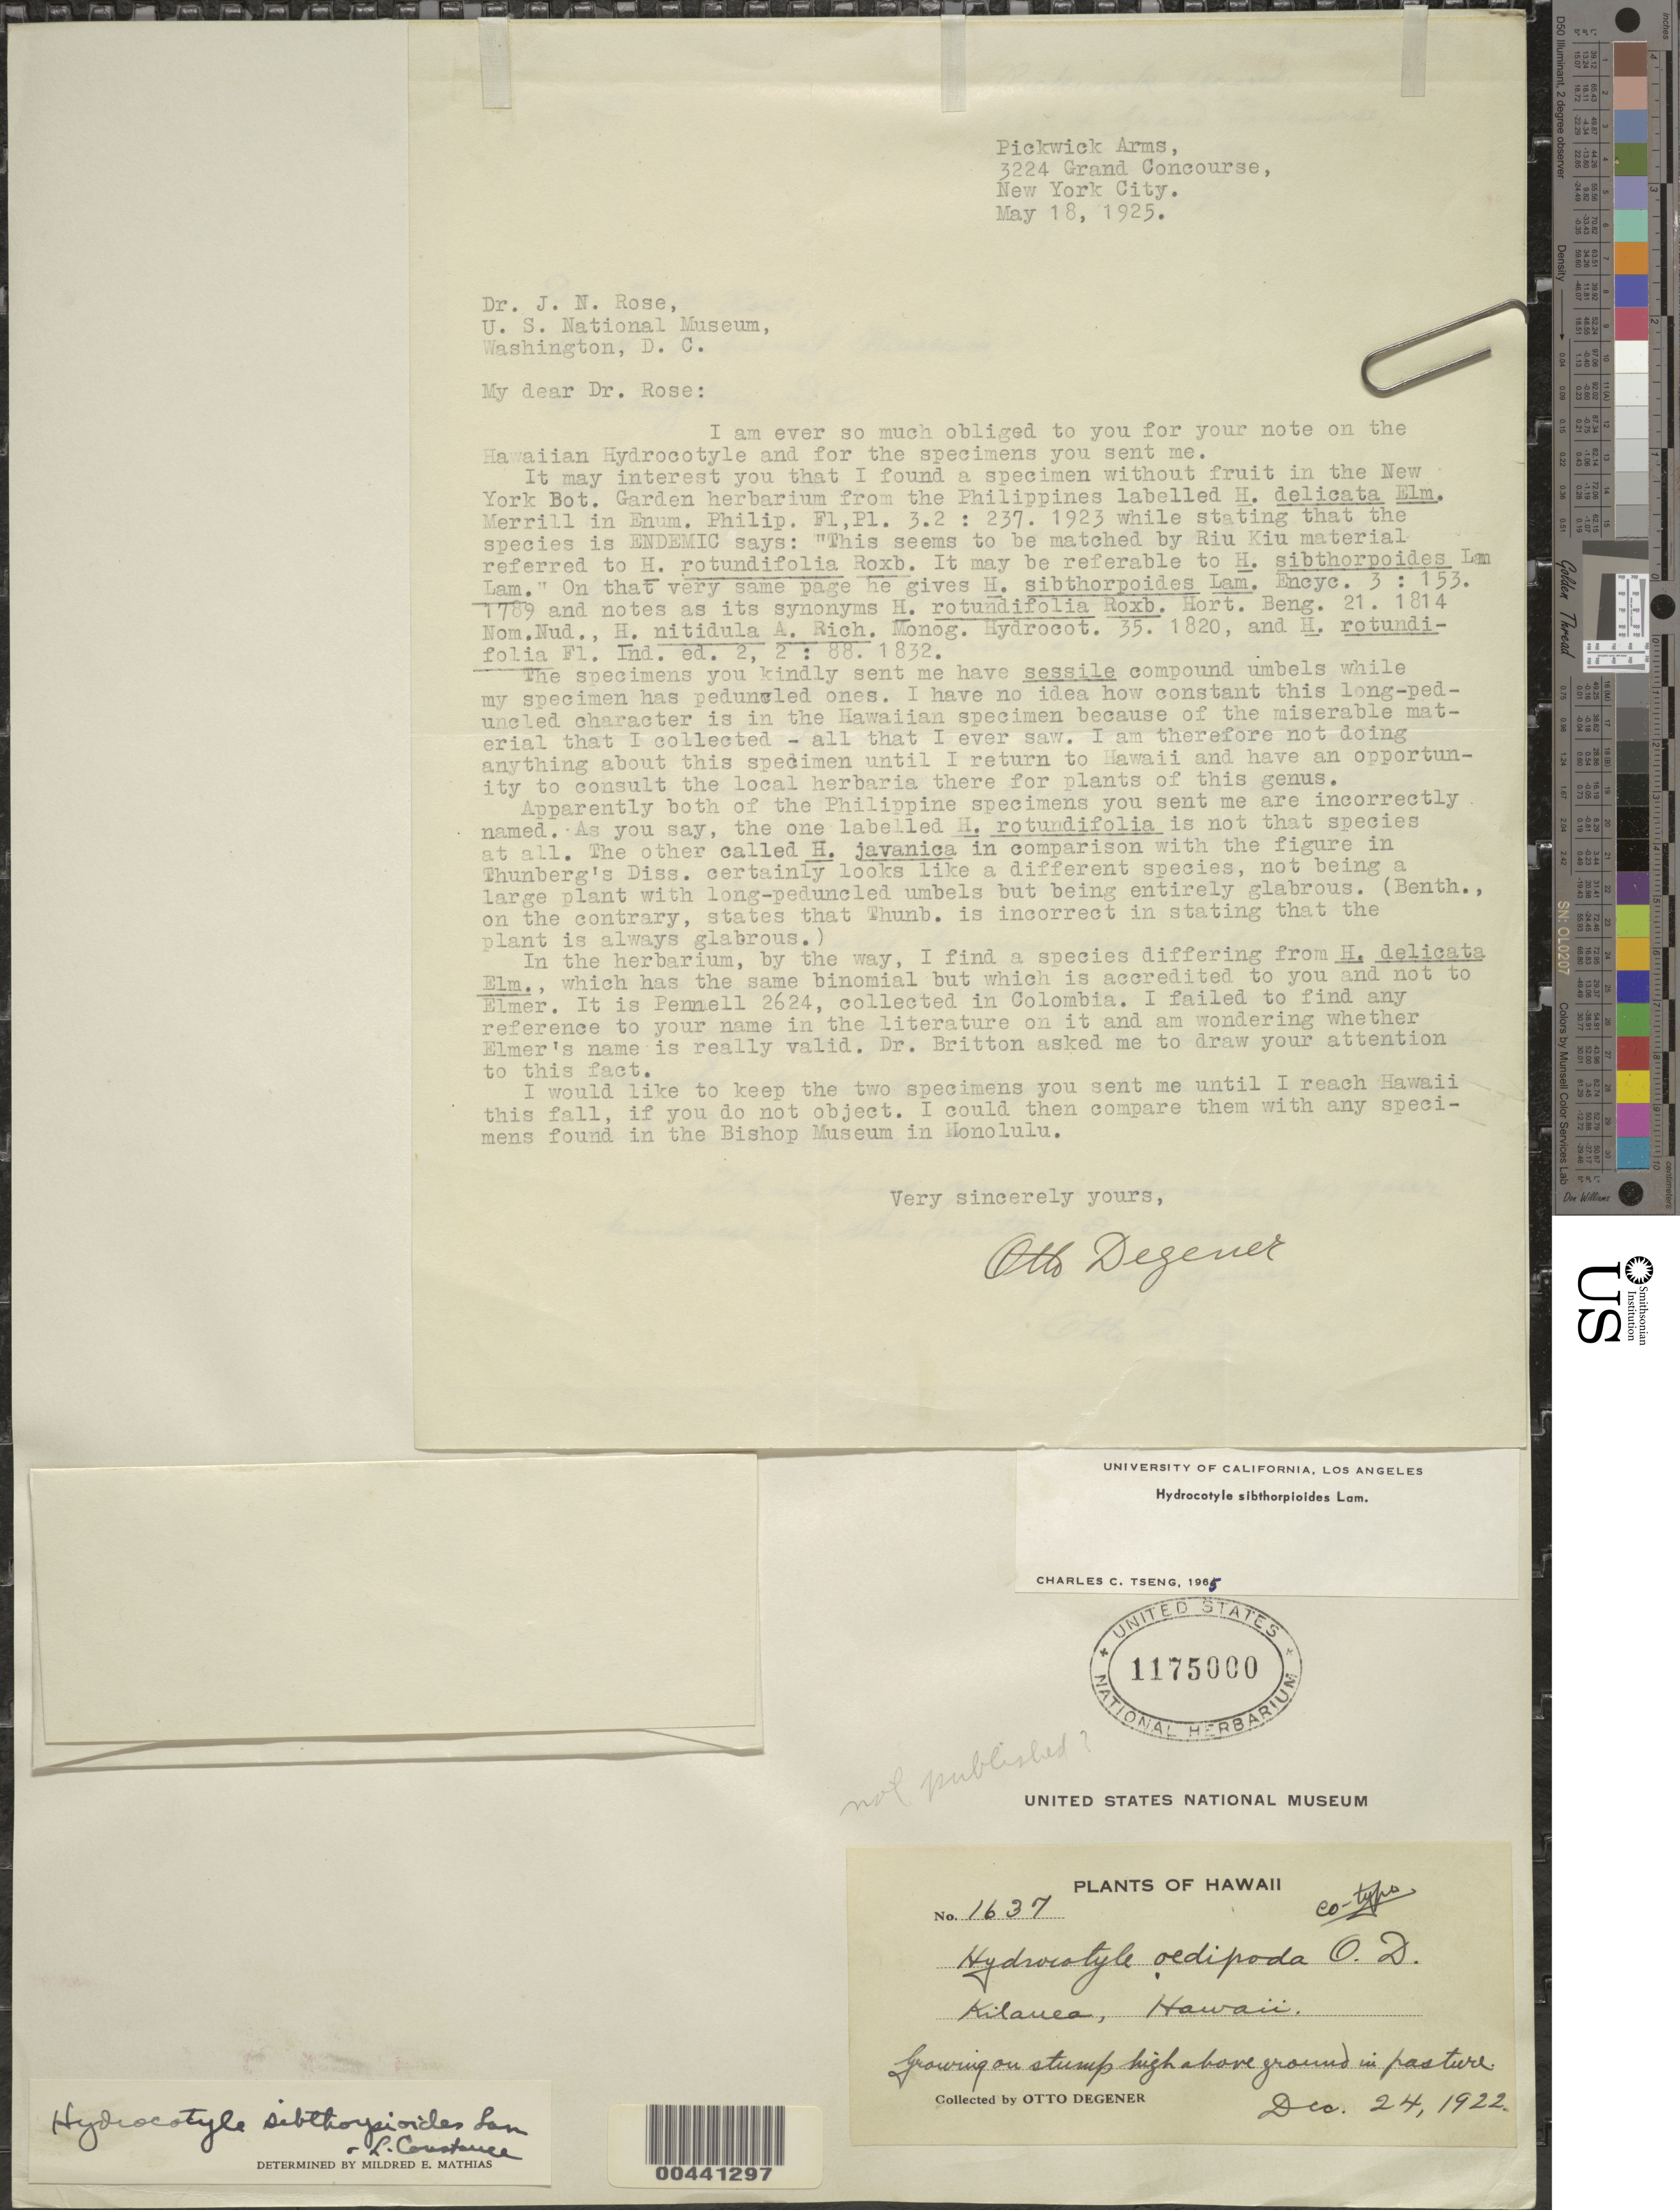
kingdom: Plantae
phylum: Tracheophyta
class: Magnoliopsida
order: Apiales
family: Araliaceae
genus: Hydrocotyle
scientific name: Hydrocotyle sibthorpioides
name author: Lam.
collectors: O. Degener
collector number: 1637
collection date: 1922-12-24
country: United States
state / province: Hawaii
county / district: Hawaii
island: Hawaii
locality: Kilauea, Hawaii.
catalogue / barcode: US 1175000